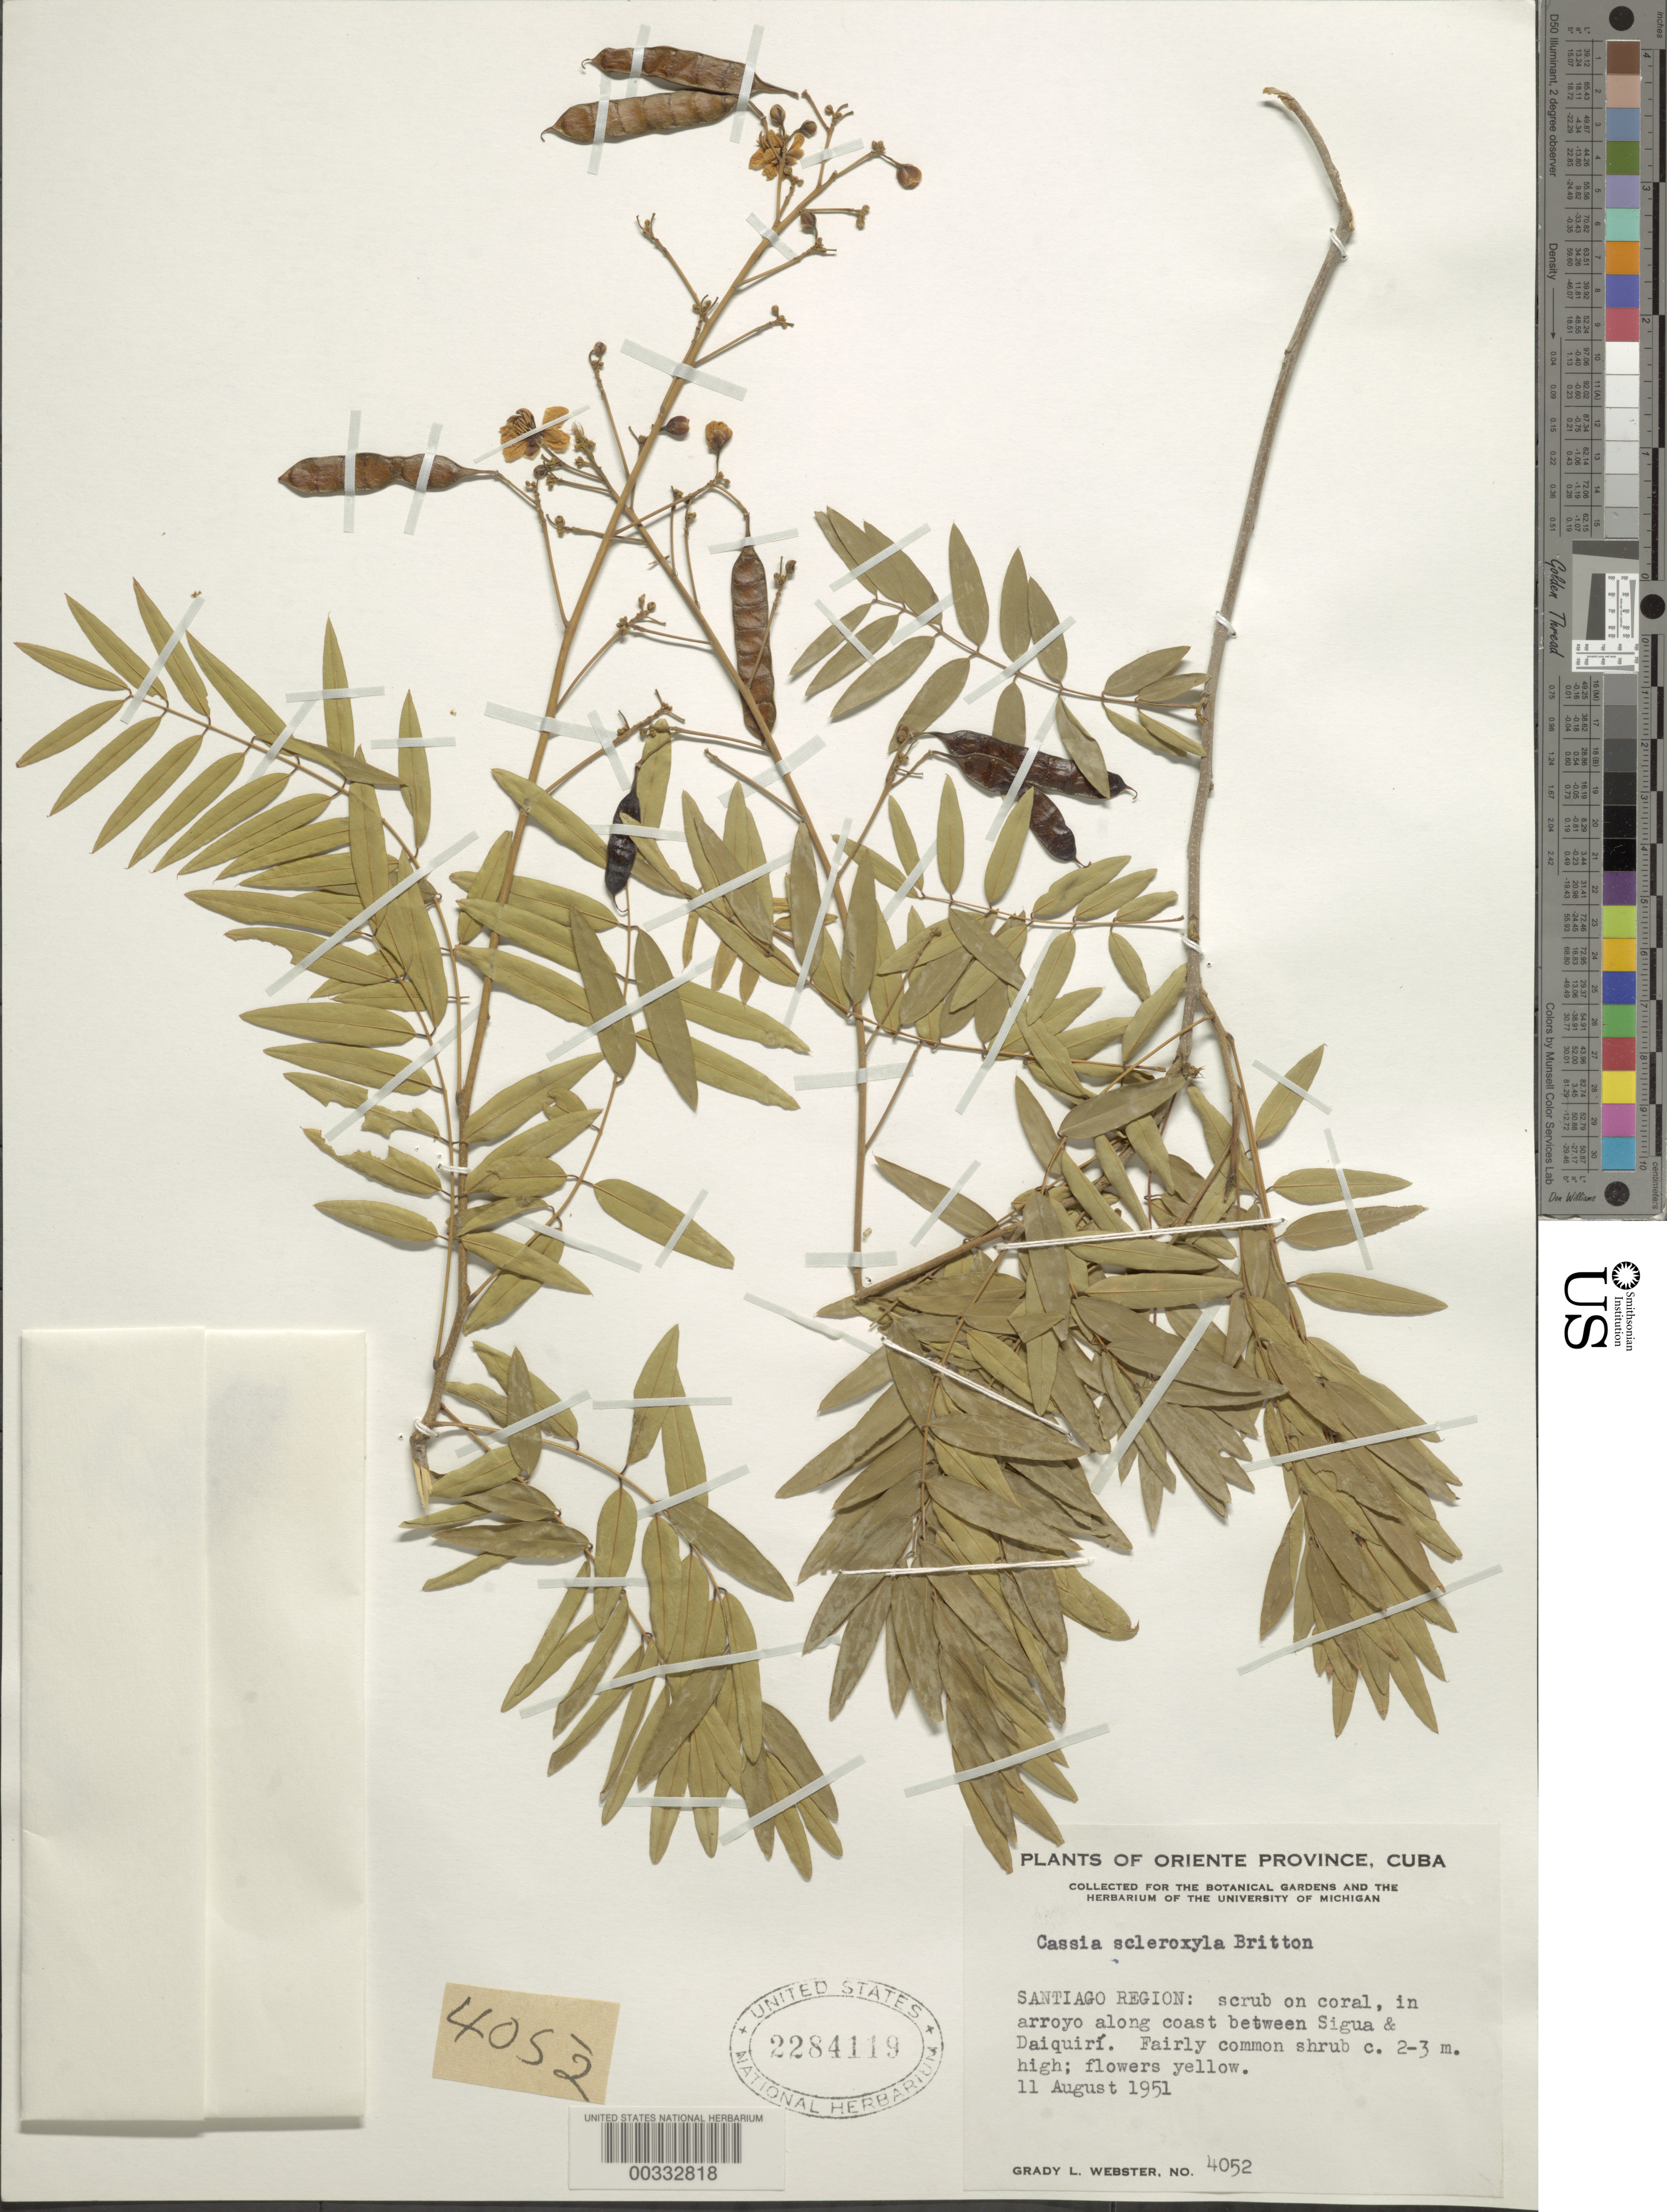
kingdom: Plantae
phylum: Tracheophyta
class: Magnoliopsida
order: Fabales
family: Fabaceae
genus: Senna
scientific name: Senna domingensis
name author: (Spreng.) H.S. Irwin & Barneby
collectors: G. L. Webster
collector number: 4052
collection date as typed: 11 Aug 1951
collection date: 1951-08-11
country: Cuba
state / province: Oriente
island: Greater Antilles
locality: Santiago region; between sigua and daiquiri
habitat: Scrub on coral, in arroyo along coast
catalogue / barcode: US 2284119